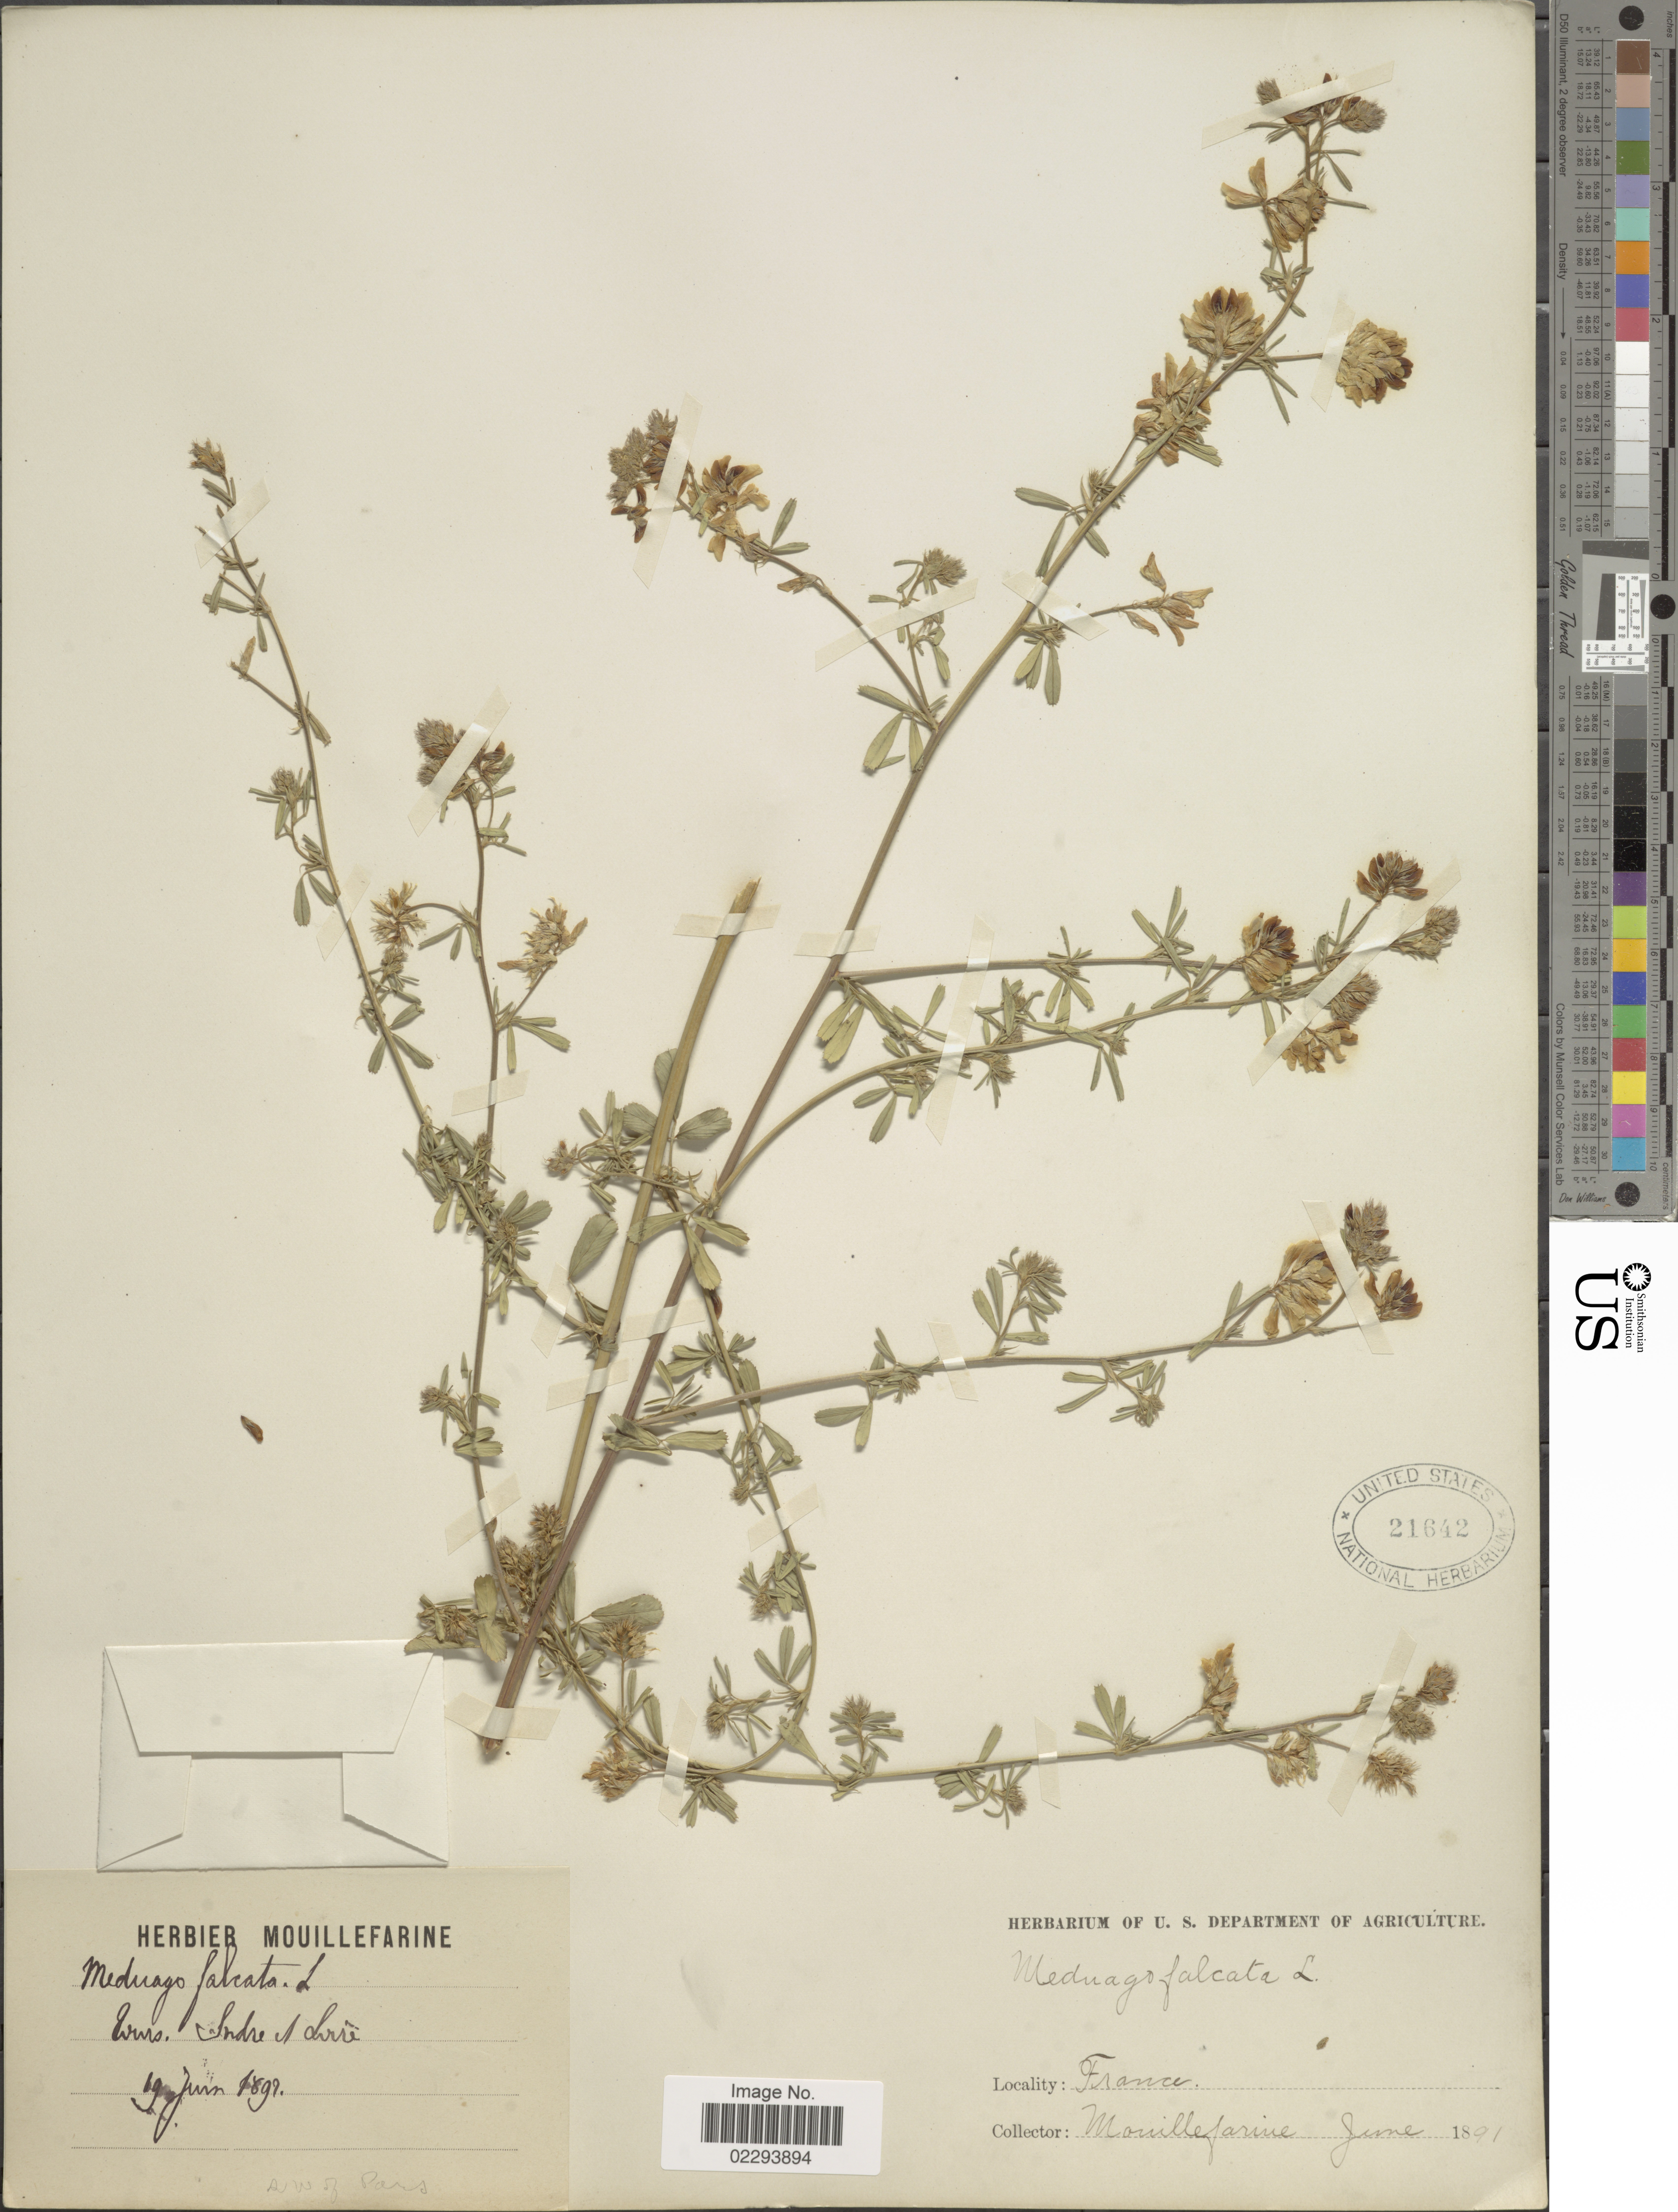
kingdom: Plantae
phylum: Tracheophyta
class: Magnoliopsida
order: Fabales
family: Fabaceae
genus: Medicago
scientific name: Medicago sativa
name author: L.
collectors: A. Mouillefarine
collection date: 1897-06-19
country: France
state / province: Centre-Val de Loire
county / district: Indre-et-Loir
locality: Tours, Indre et Loire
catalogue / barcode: US 21642